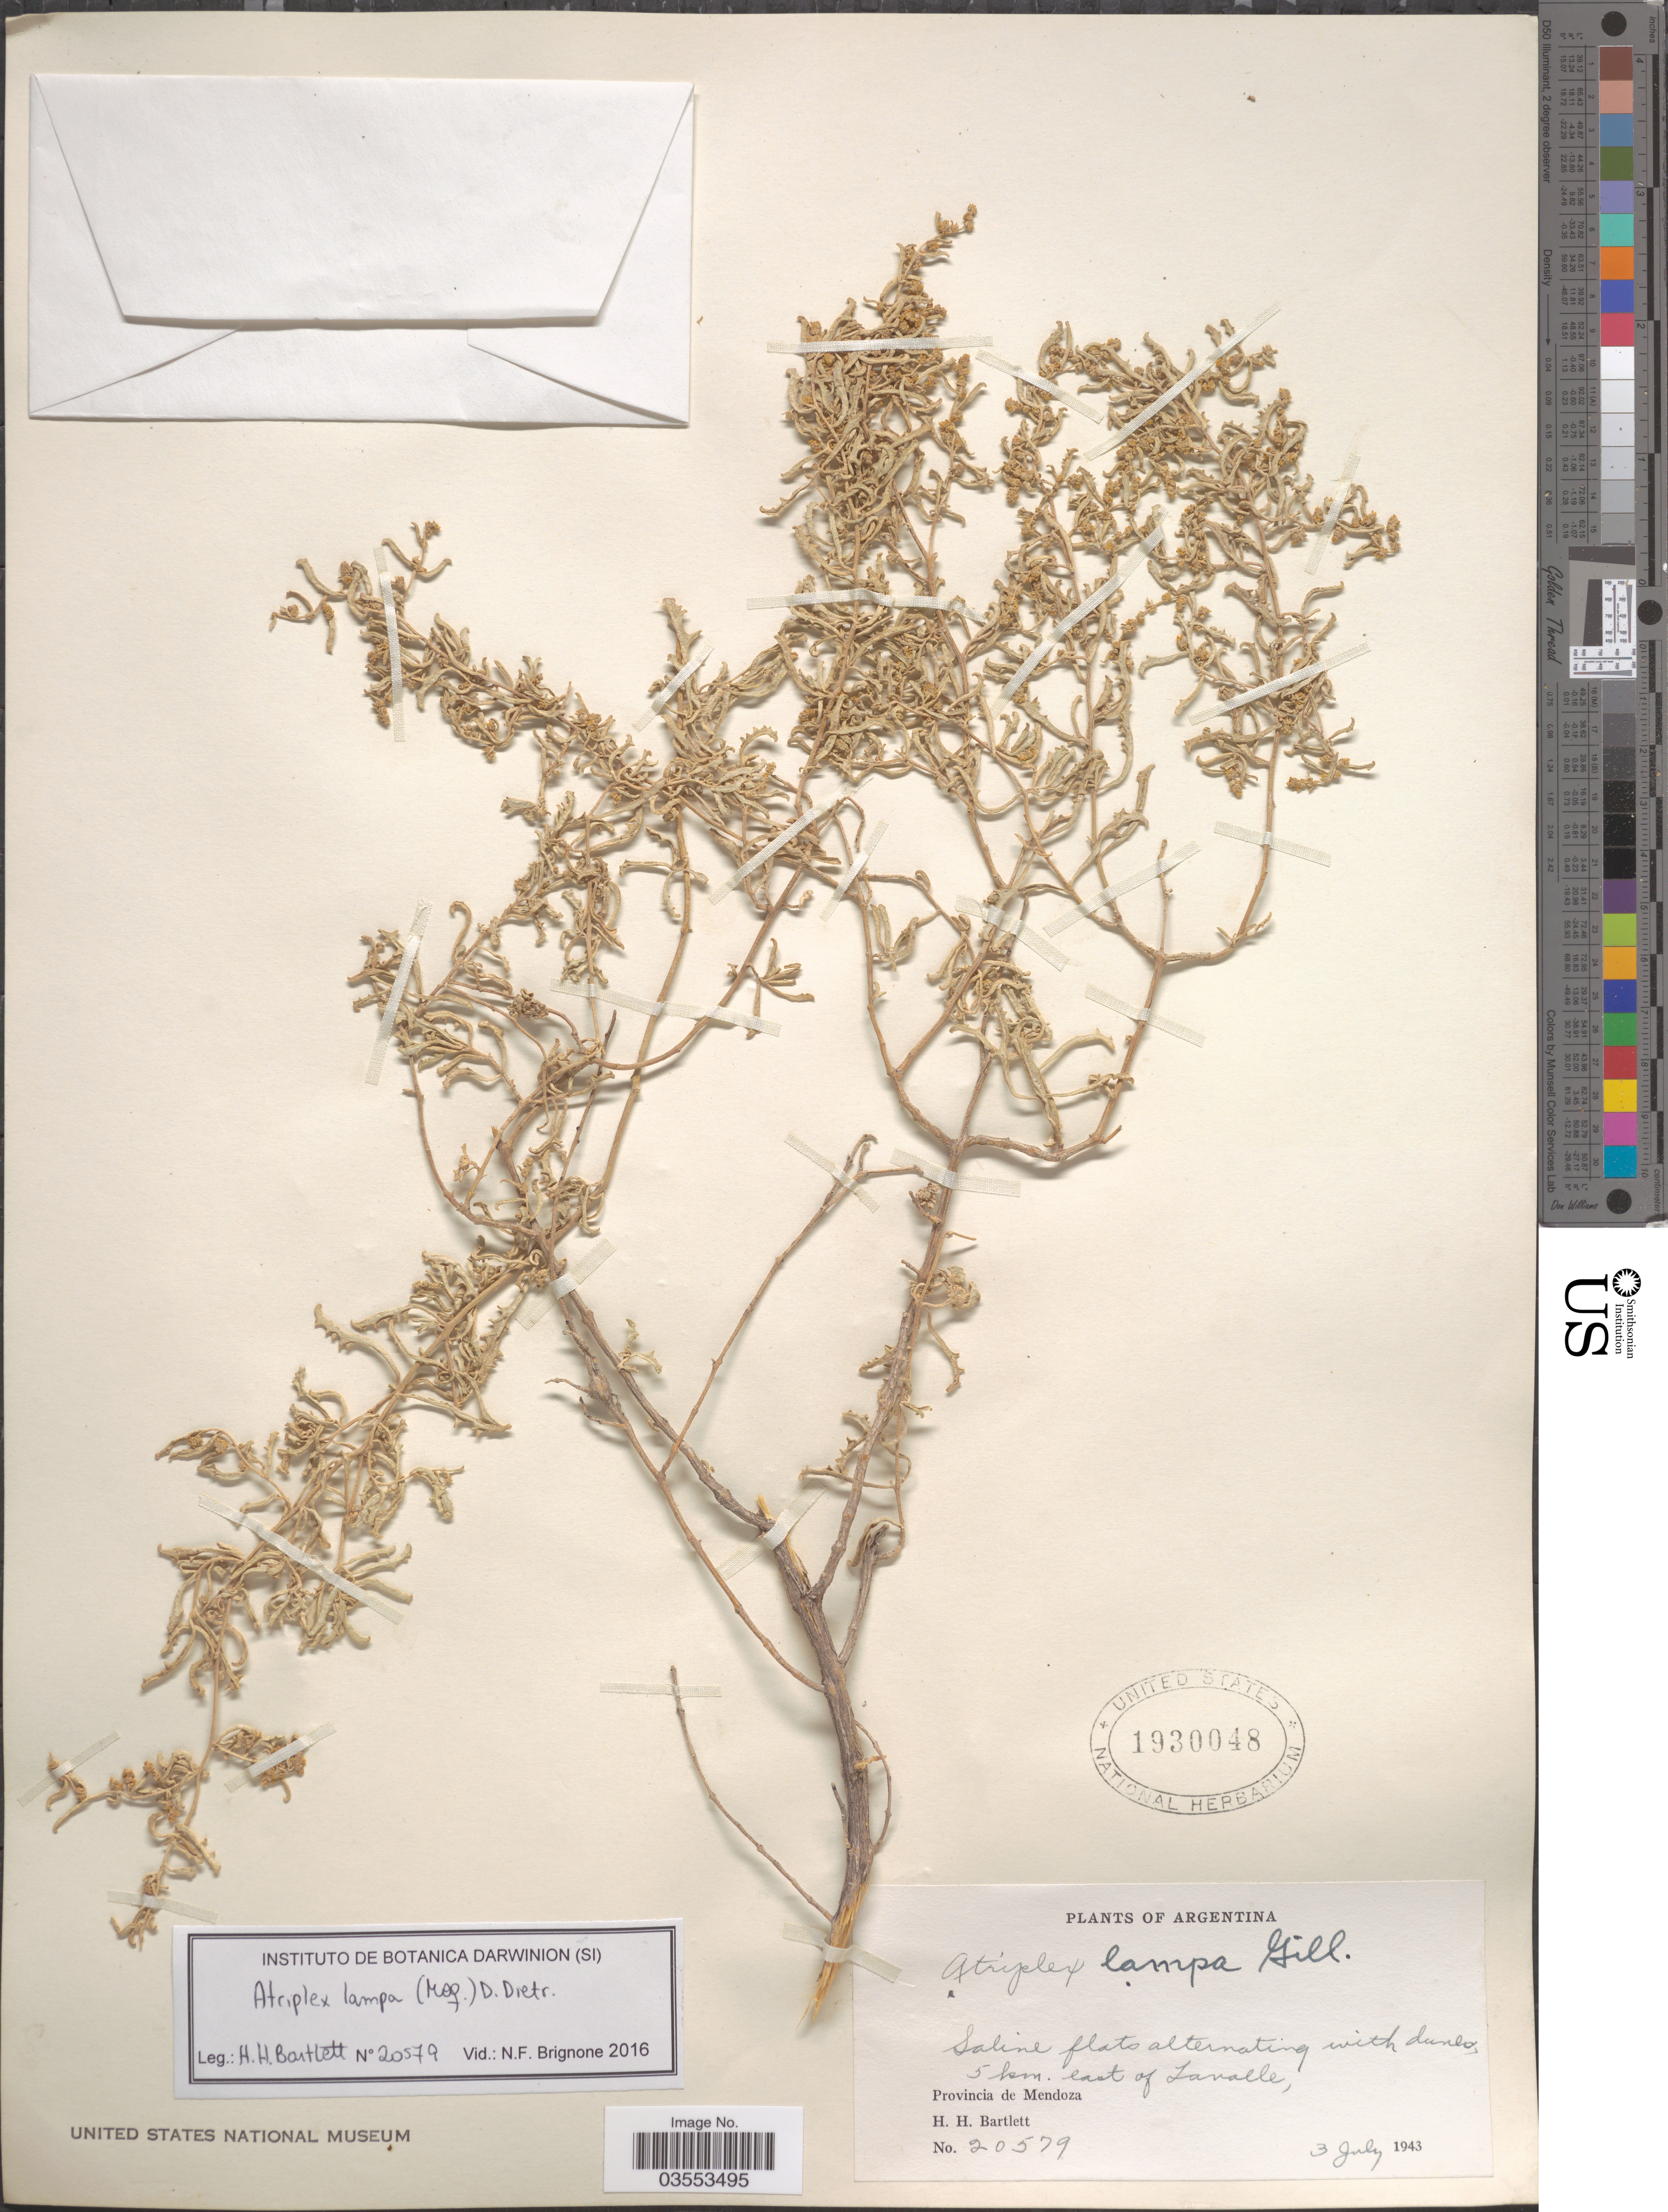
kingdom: Plantae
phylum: Tracheophyta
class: Magnoliopsida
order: Caryophyllales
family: Amaranthaceae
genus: Atriplex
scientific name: Atriplex lampa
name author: (Moq.) Gillies ex D. Dietr.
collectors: H. H. Bartlett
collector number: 20579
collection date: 1943-07-03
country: Argentina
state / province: Mendoza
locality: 5 km. east of Lavalle.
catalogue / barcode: US 1930048